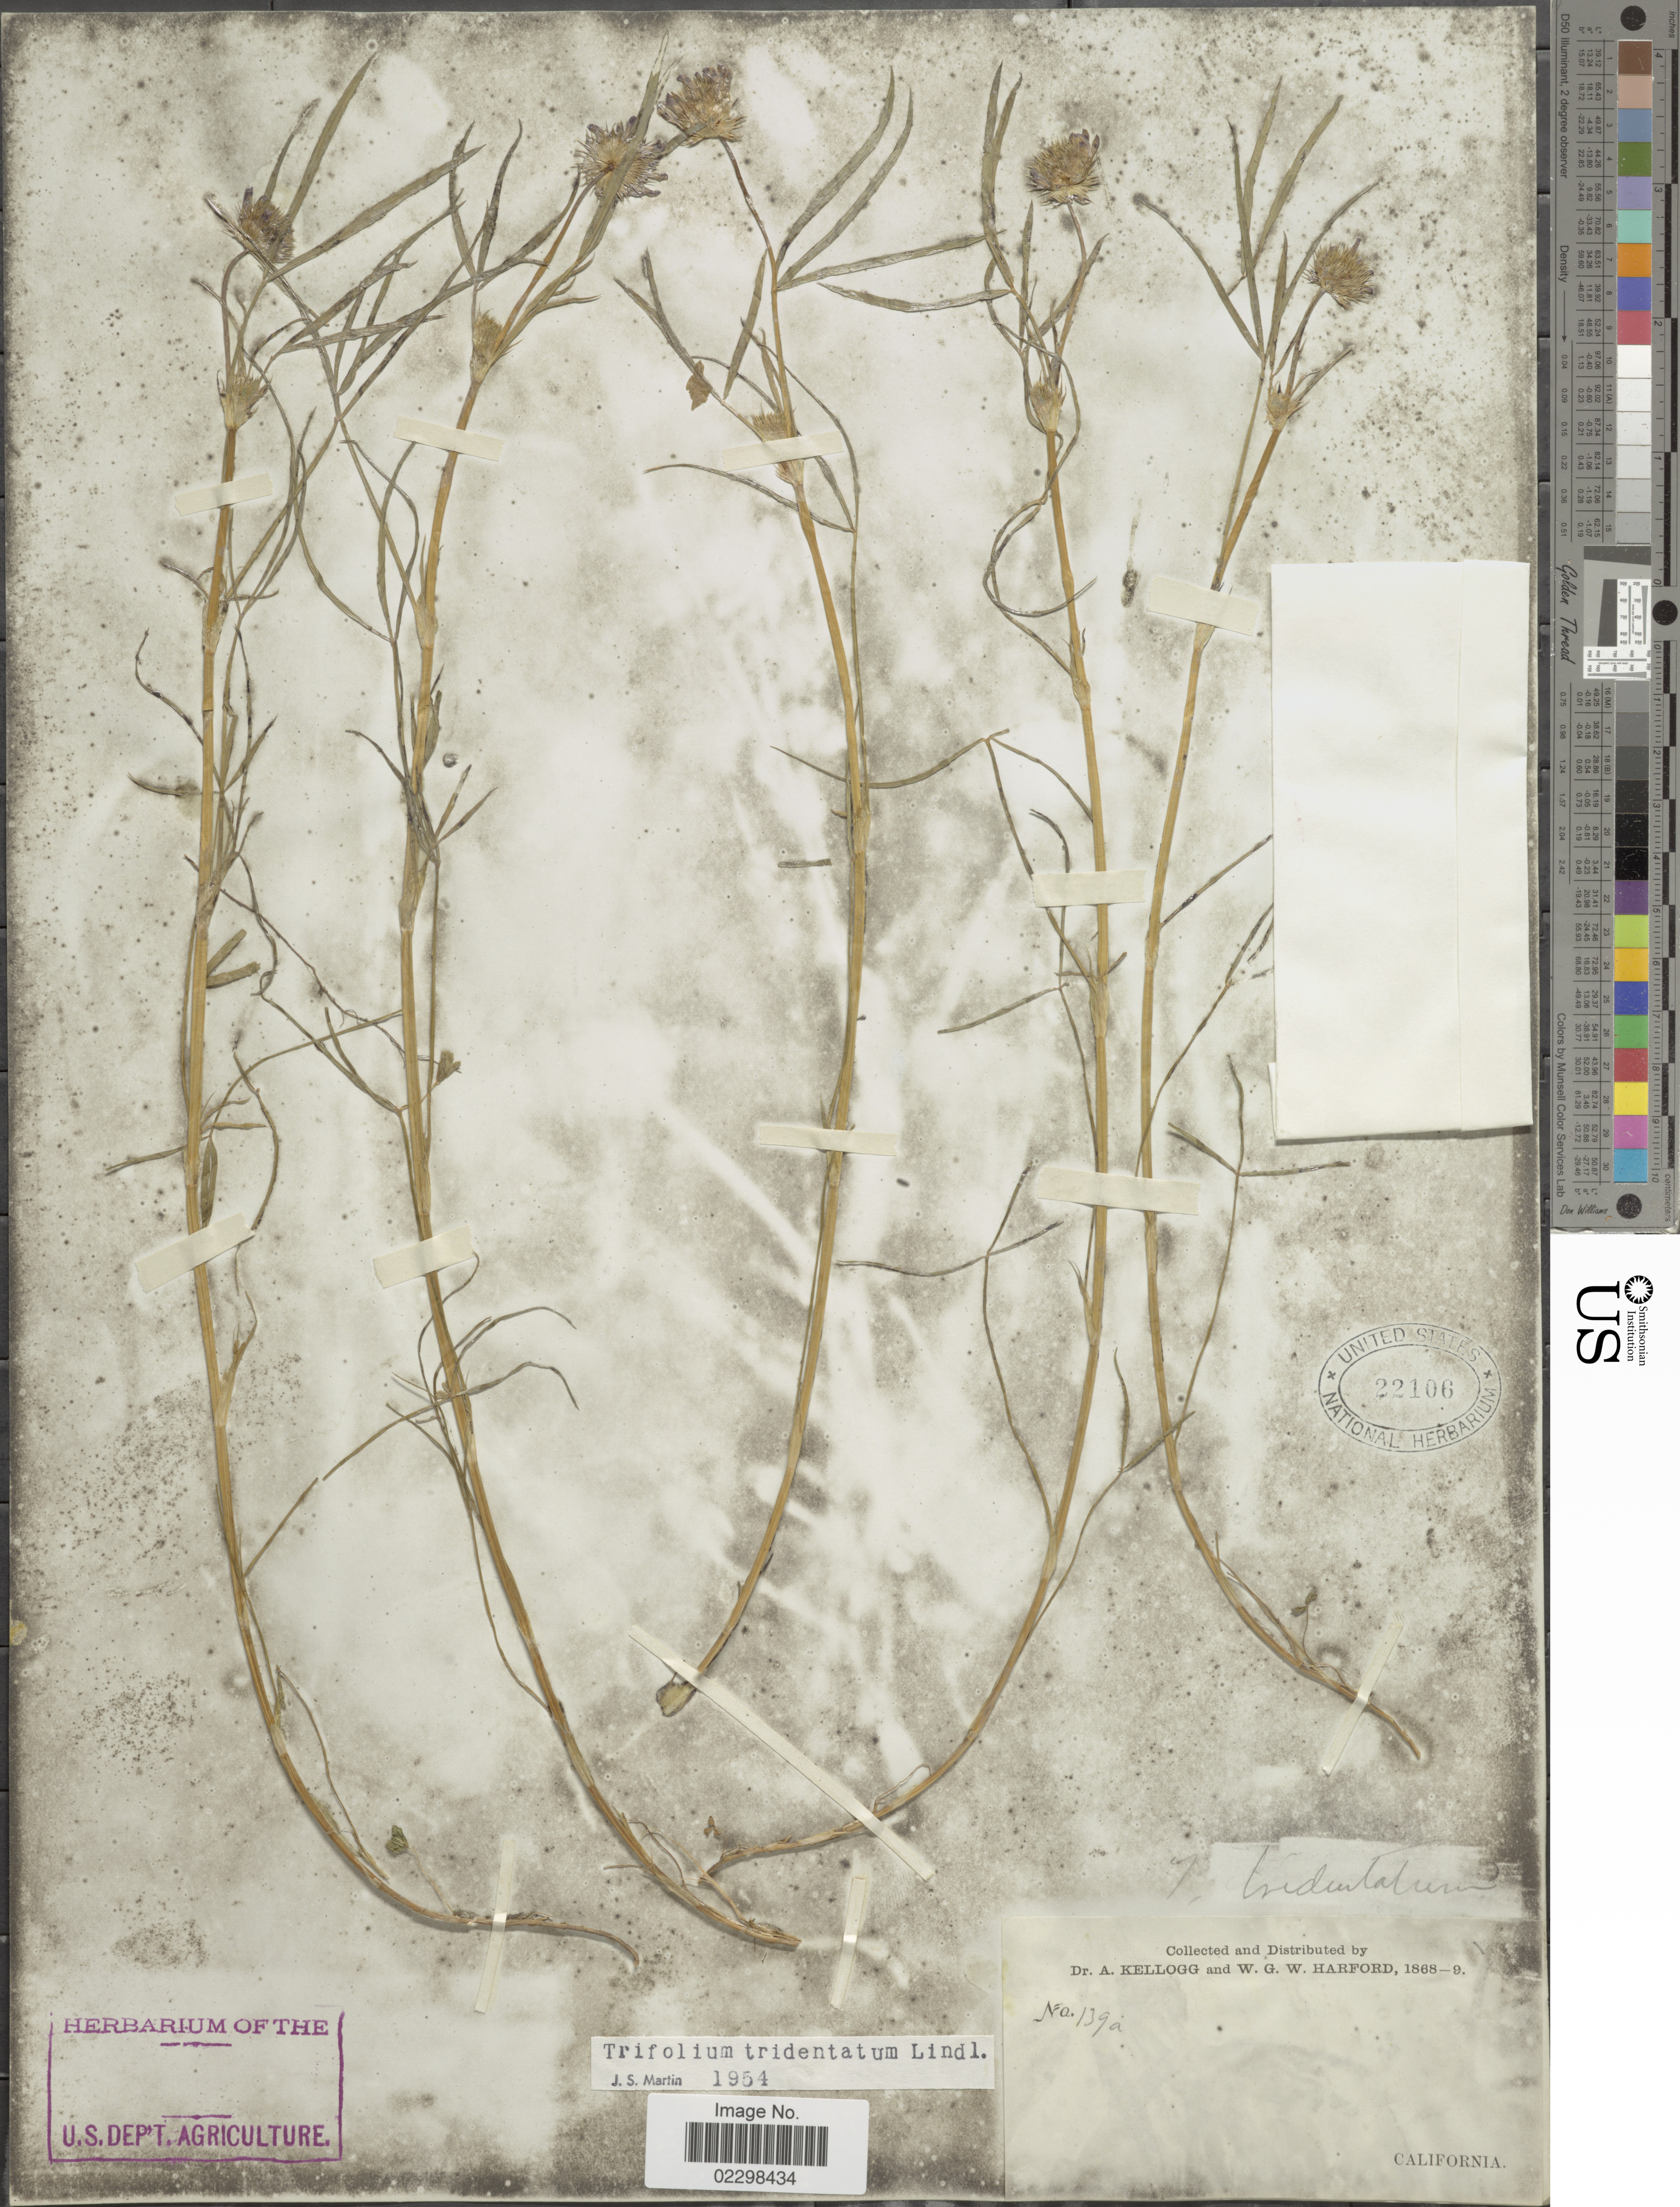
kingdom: Plantae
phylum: Tracheophyta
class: Magnoliopsida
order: Fabales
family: Fabaceae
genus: Trifolium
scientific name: Trifolium tridentatum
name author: Lindl.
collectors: A. Kellogg & W. G. W. Harford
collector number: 139a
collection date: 1868/1869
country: United States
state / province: California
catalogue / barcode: US 22106